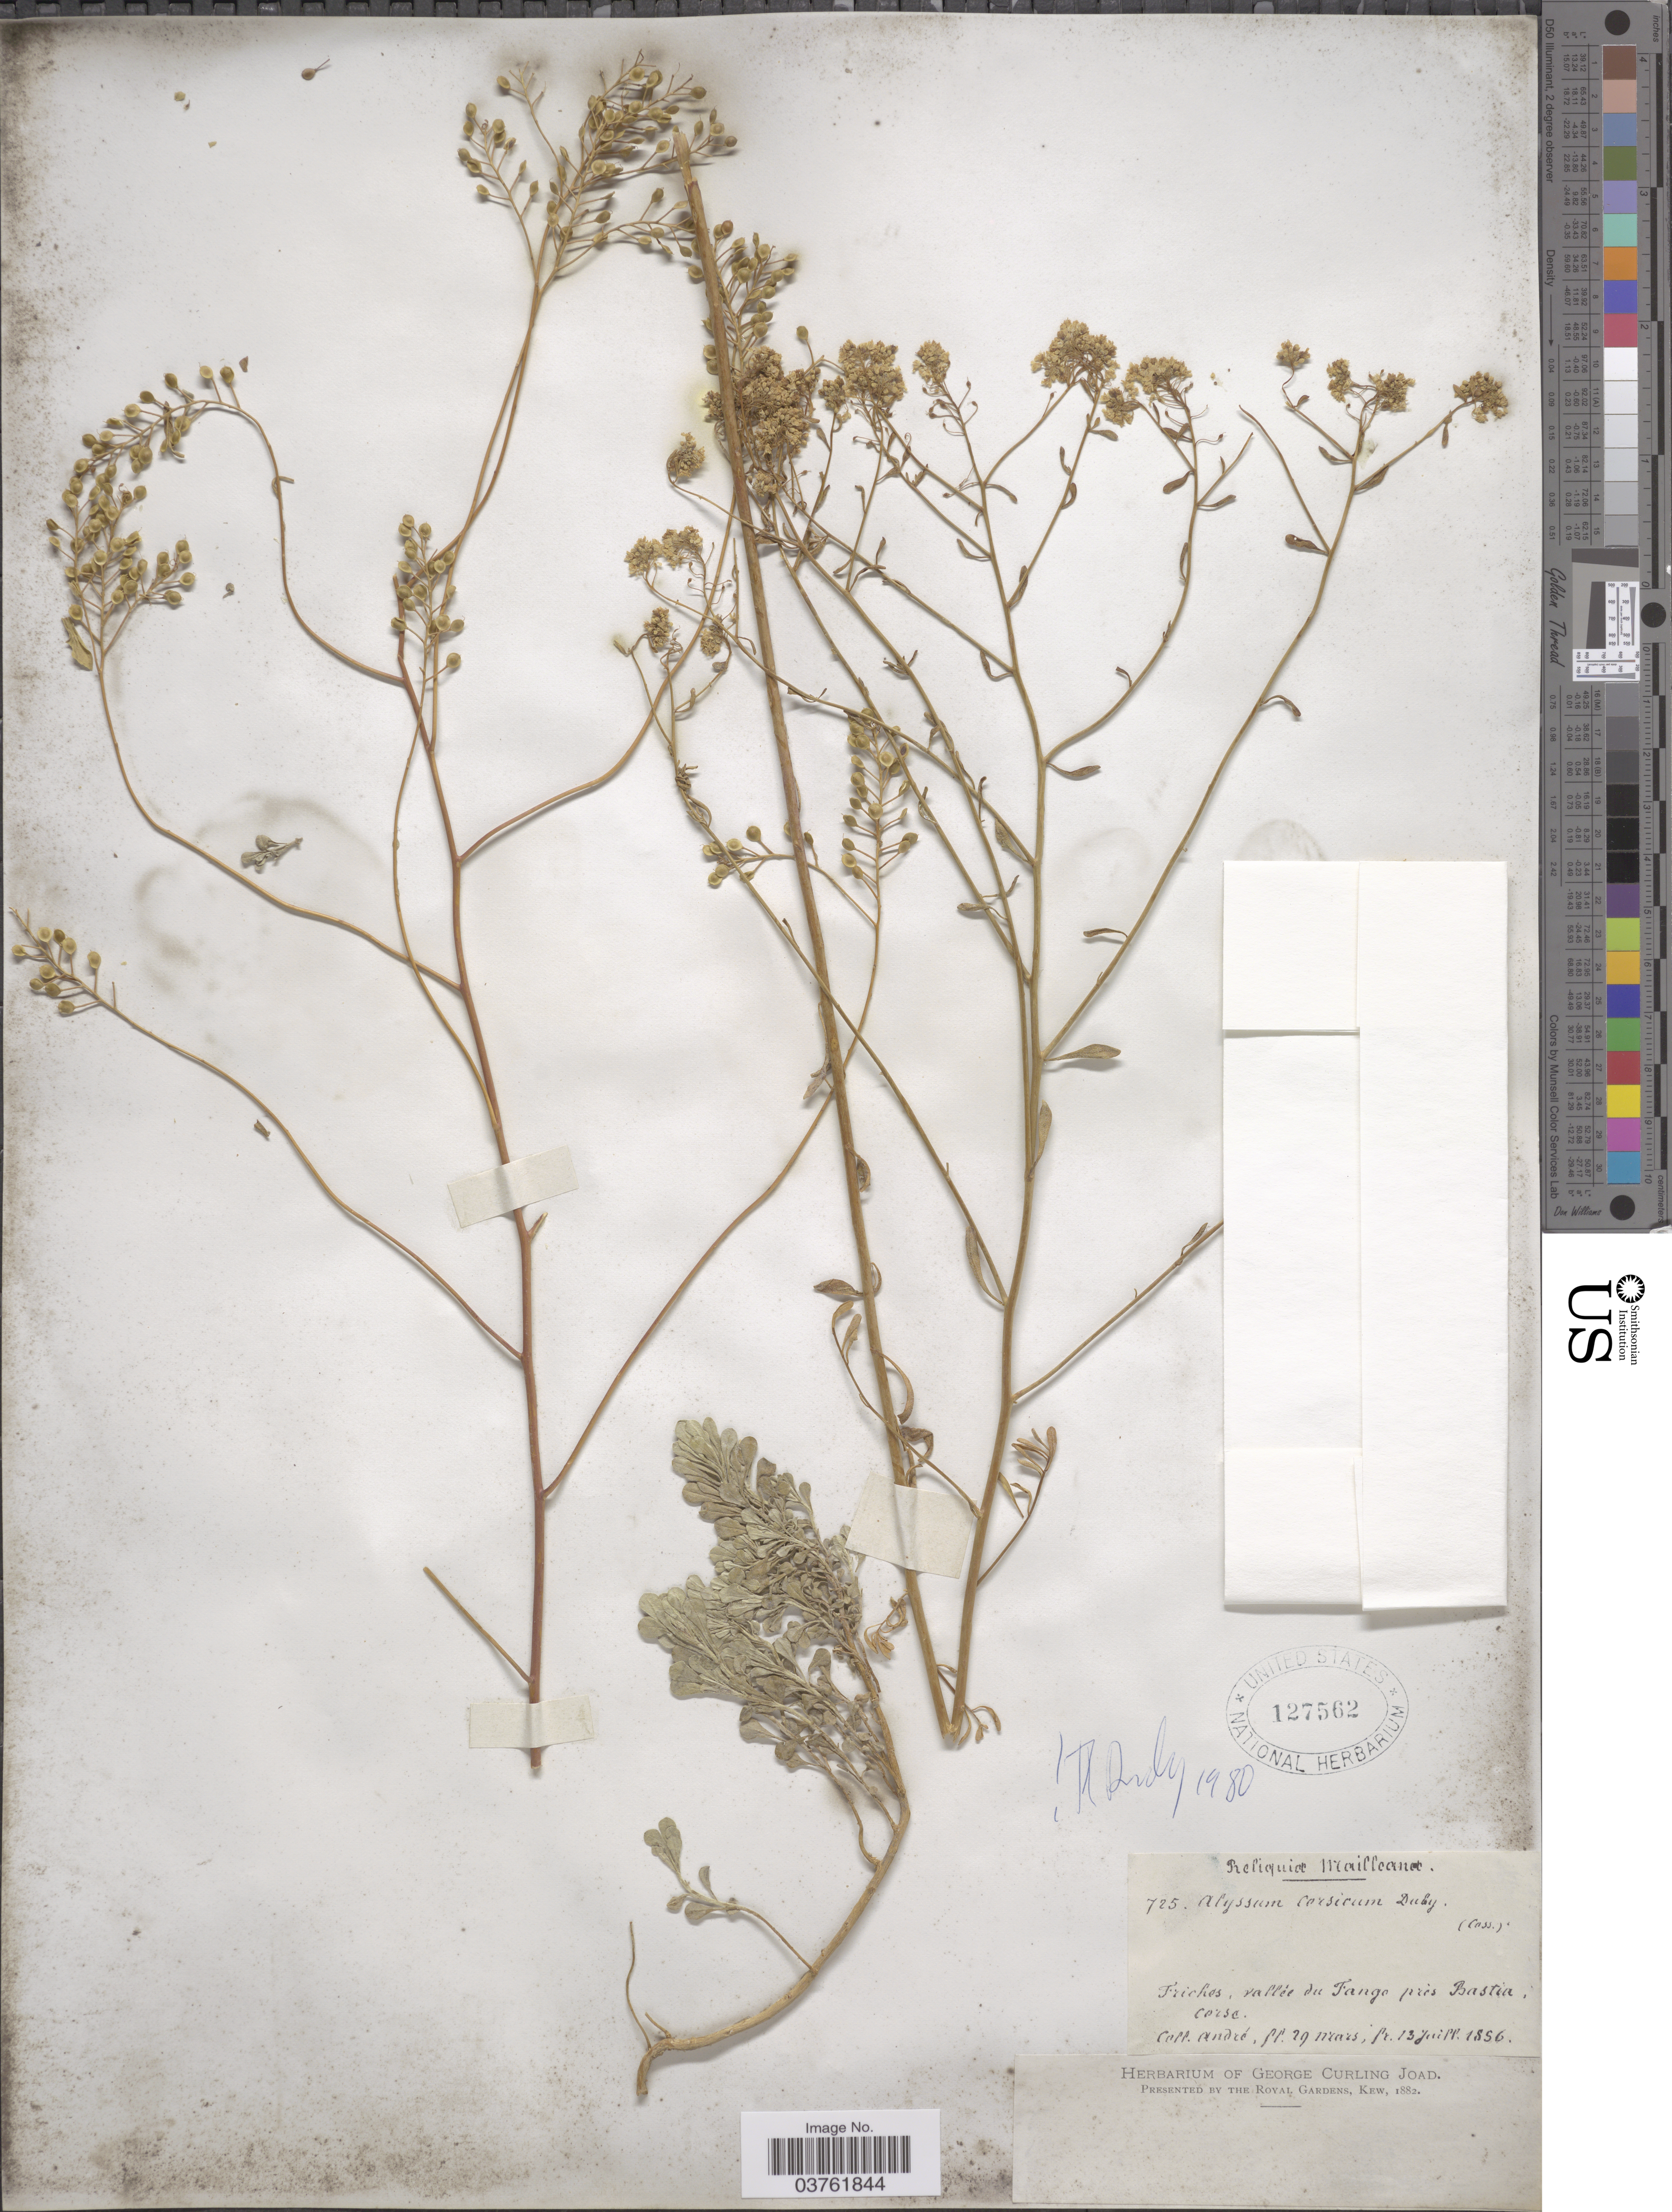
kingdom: Plantae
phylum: Tracheophyta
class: Magnoliopsida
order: Brassicales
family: Brassicaceae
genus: Alyssum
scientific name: Alyssum corsicum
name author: Duby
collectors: André, --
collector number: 725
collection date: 1856-03-29/1856-07-13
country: France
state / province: Corsica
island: Corse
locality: Friches, vallée du Fango près Bastia, Corse.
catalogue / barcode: US 127562